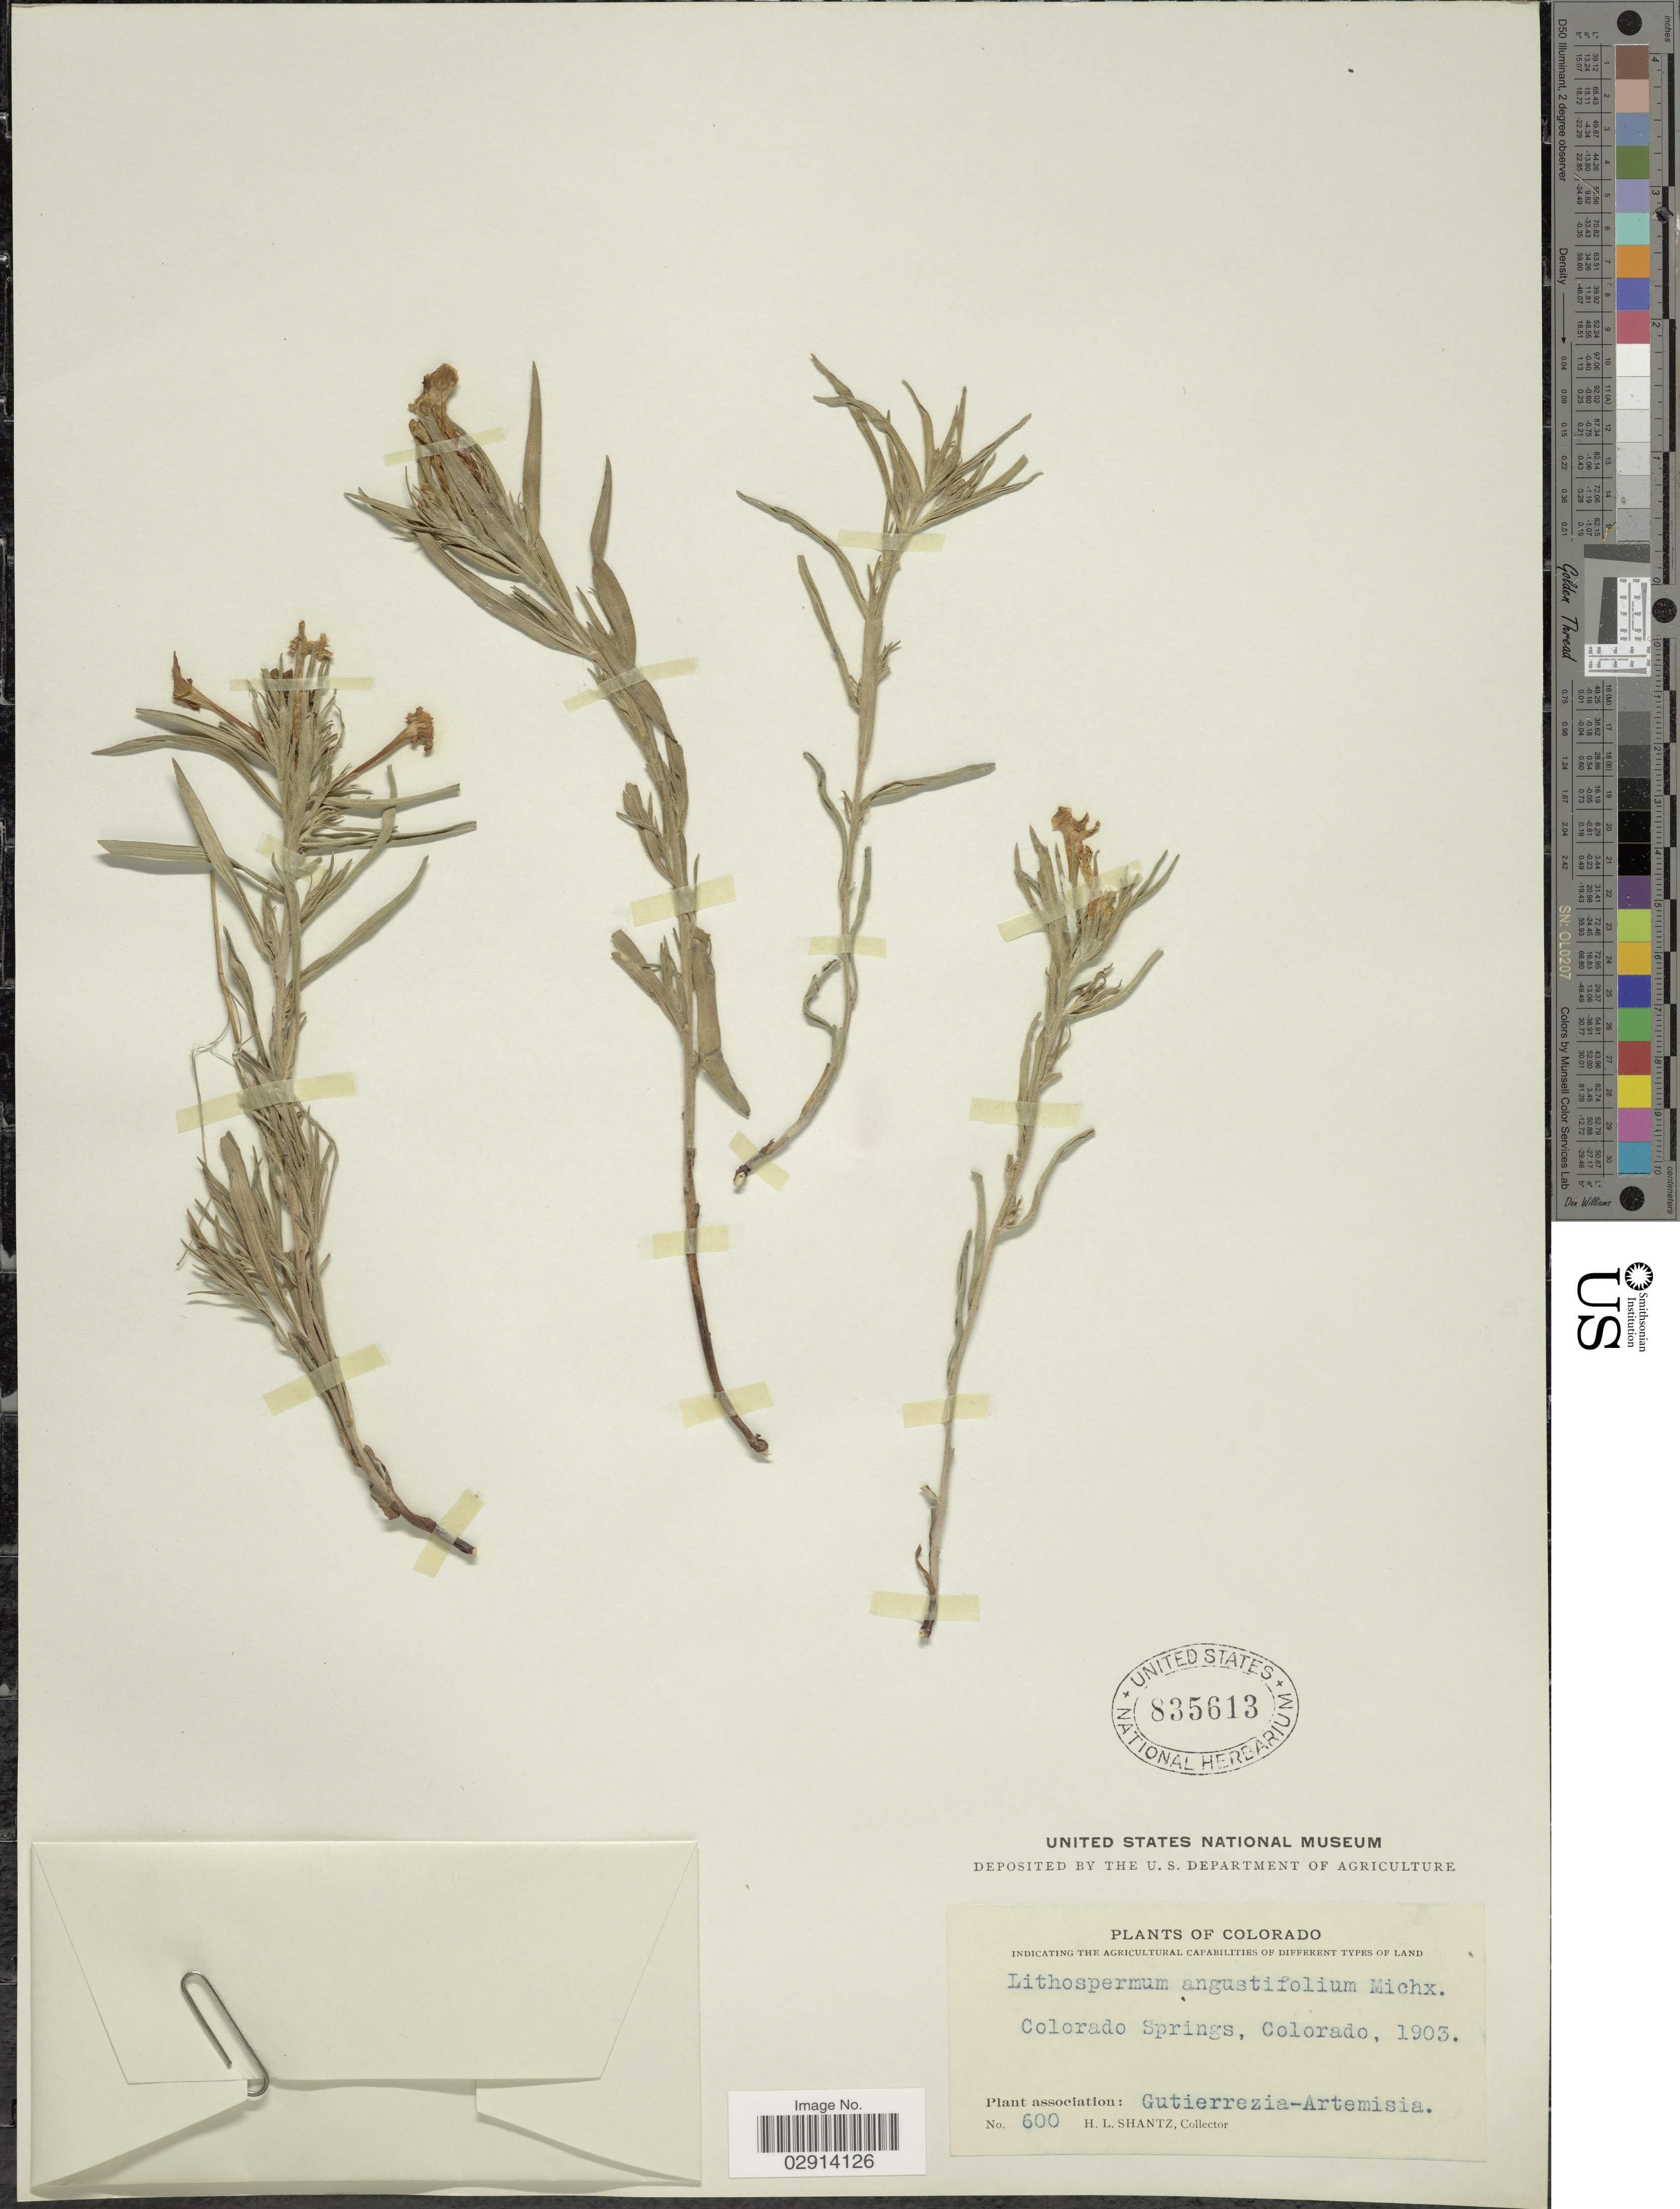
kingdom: Plantae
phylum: Tracheophyta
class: Magnoliopsida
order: Boraginales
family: Boraginaceae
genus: Lithospermum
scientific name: Lithospermum incisum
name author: Lehm.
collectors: H. Shantz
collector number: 600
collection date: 1903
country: United States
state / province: Colorado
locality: Colorado Springs, Colorado.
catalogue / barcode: US 835613